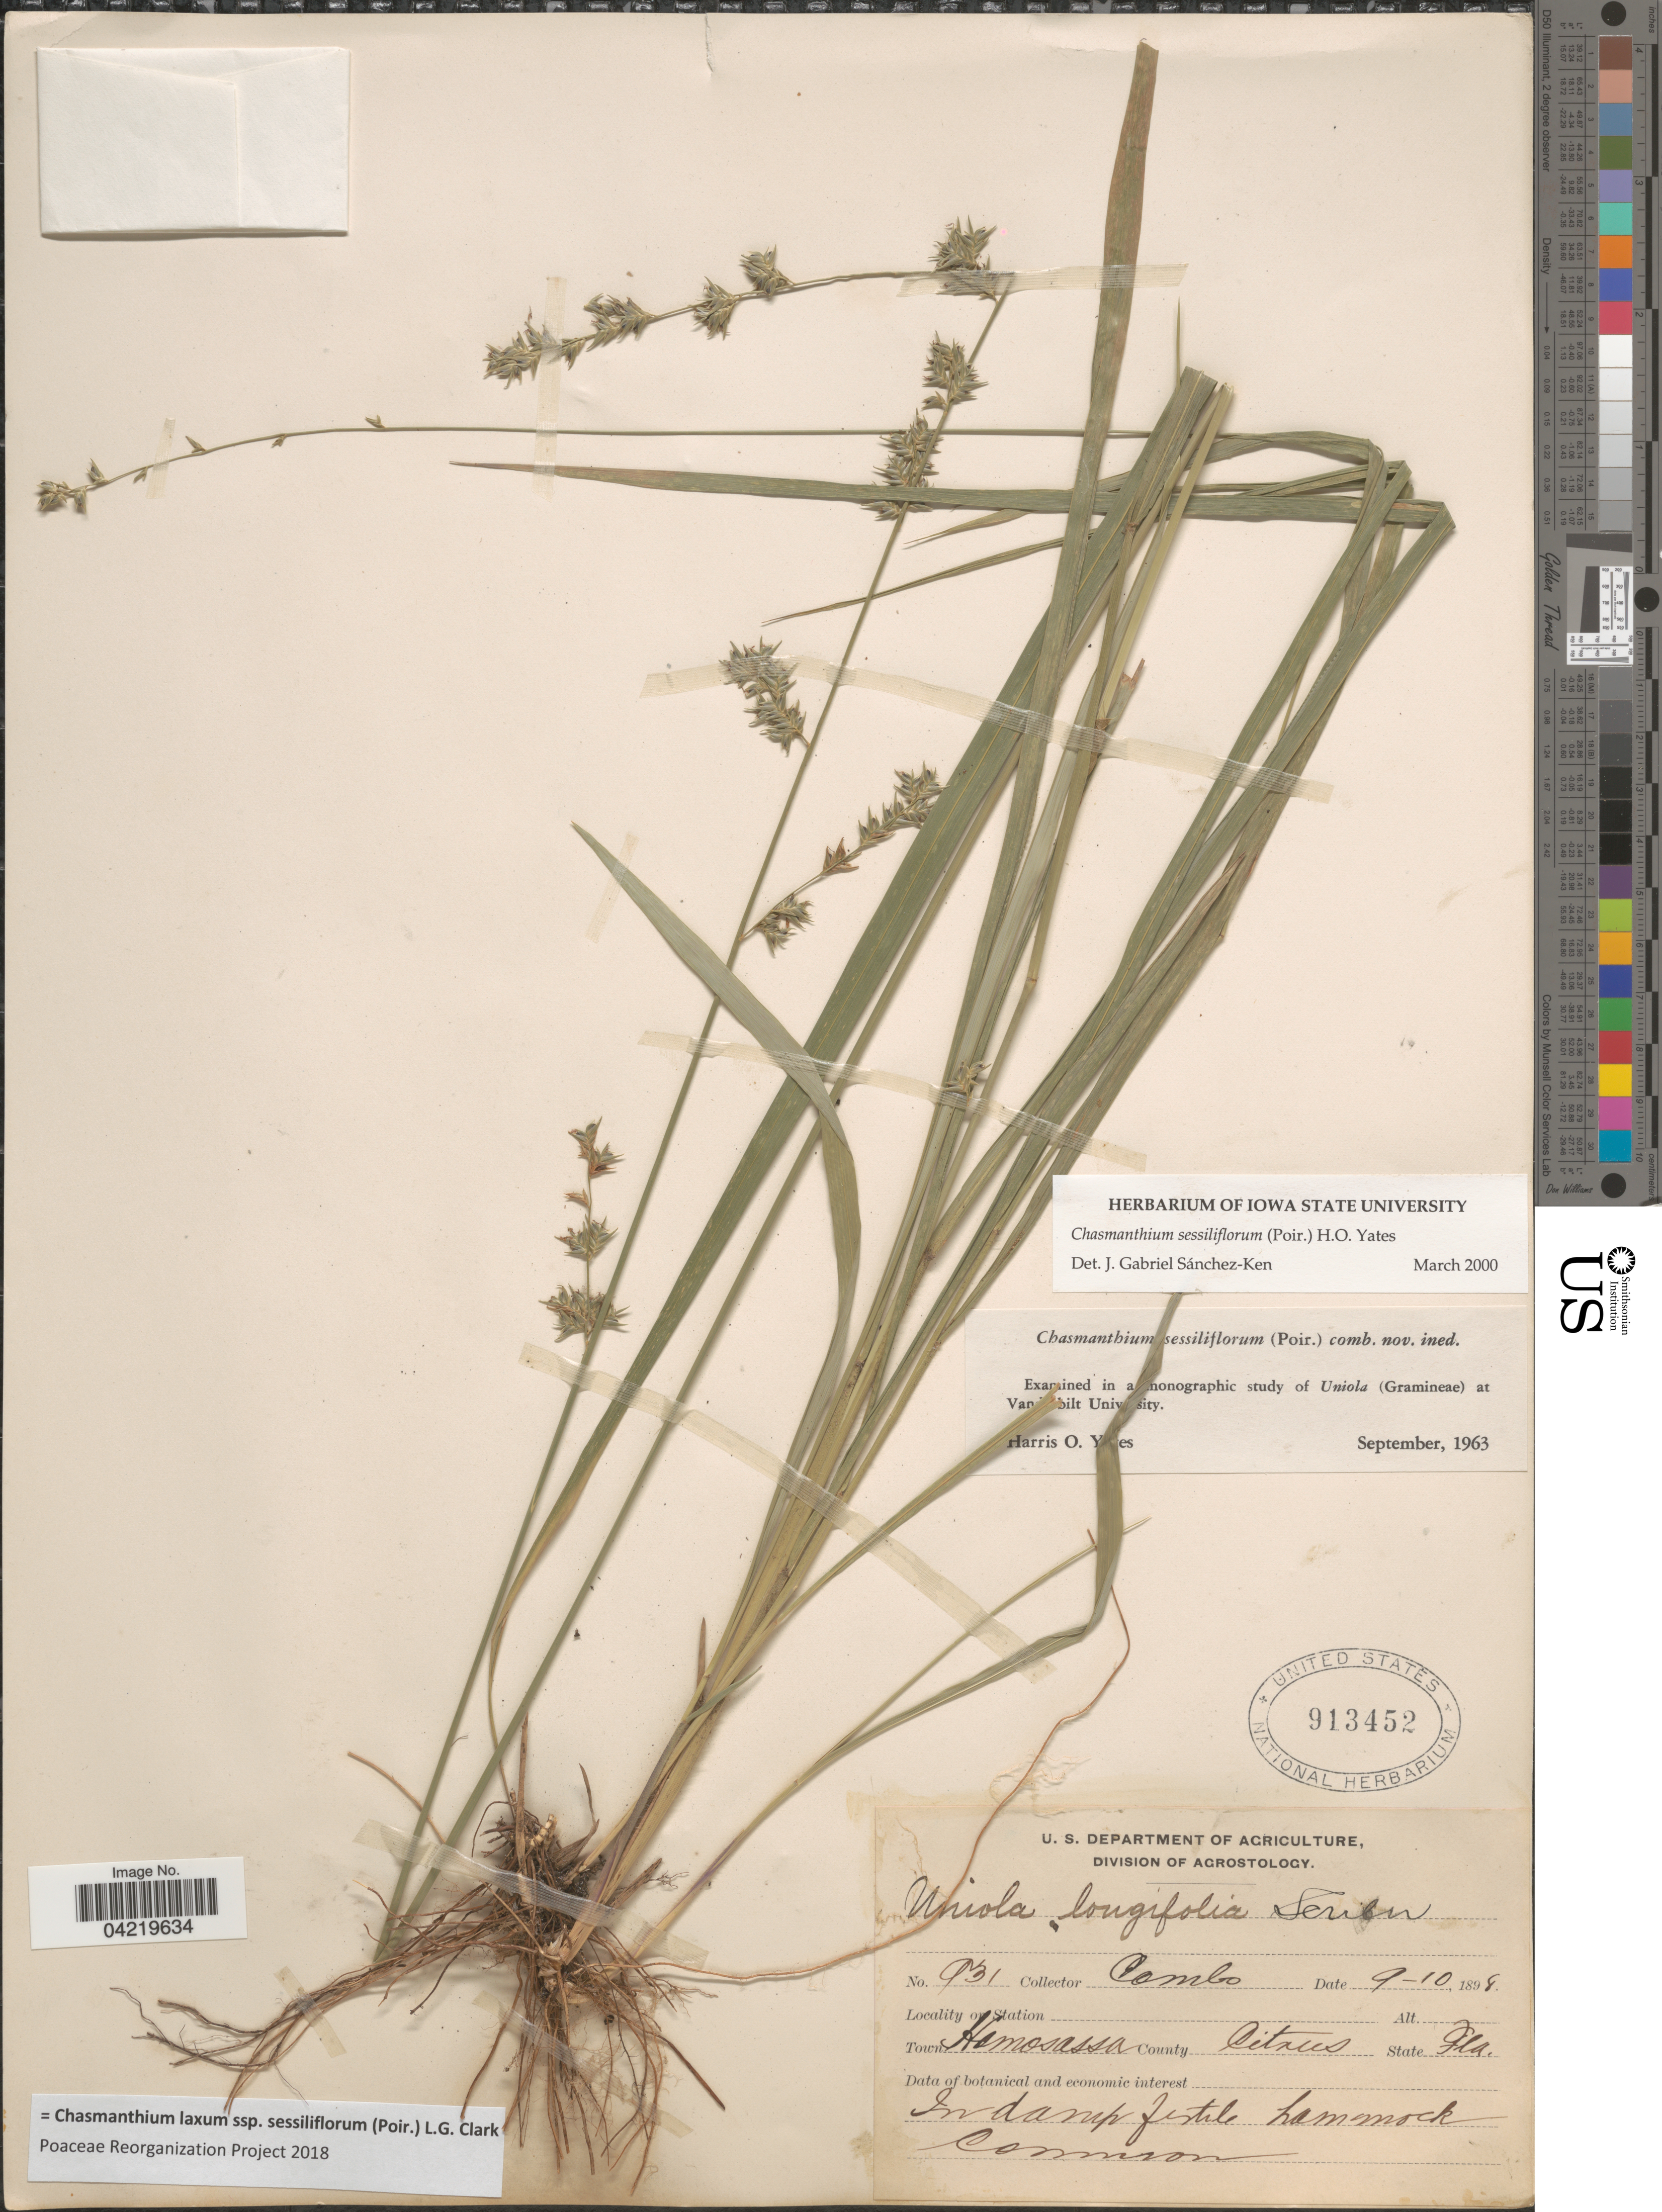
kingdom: Plantae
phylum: Tracheophyta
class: Liliopsida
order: Poales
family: Poaceae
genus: Chasmanthium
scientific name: Chasmanthium laxum subsp. sessiliflorum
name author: (L.) H.O. Yates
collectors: -. Combs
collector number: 931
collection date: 1898-09-10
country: United States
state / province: Florida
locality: Town Homosassa. County Citrus.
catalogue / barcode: US 913452